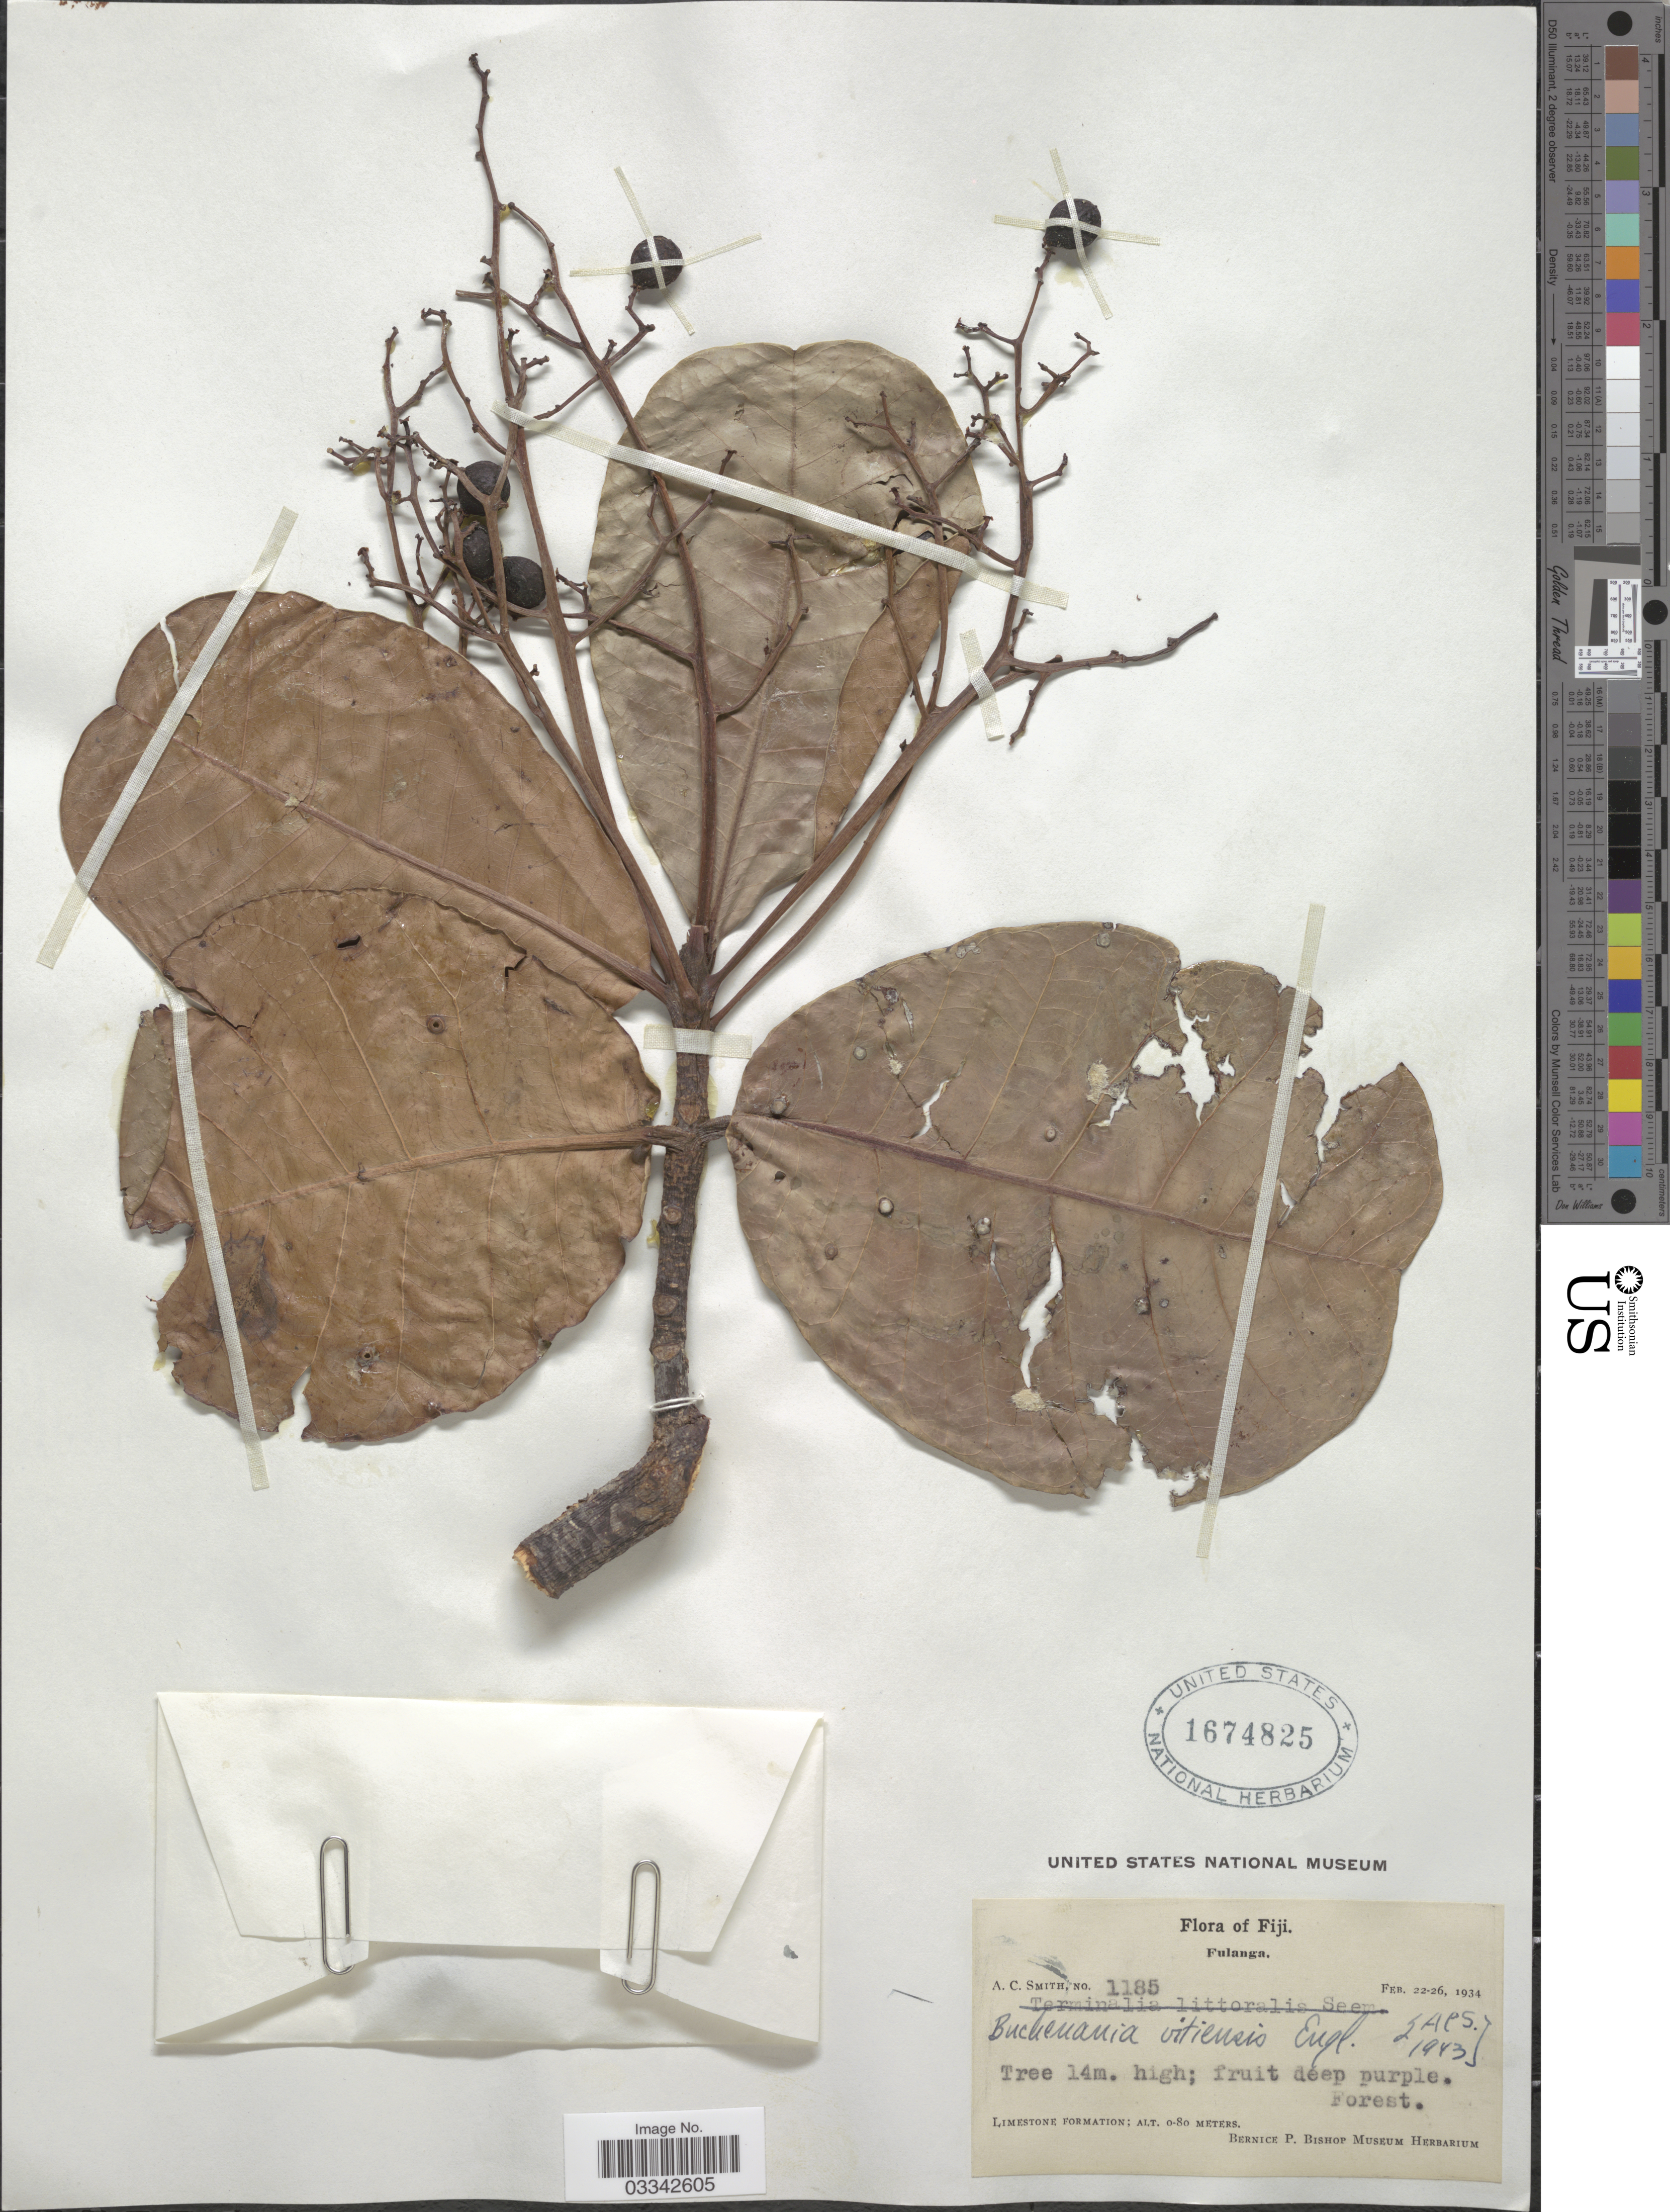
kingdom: Plantae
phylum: Tracheophyta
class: Magnoliopsida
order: Sapindales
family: Anacardiaceae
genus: Buchanania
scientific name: Buchanania vitiensis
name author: Engl.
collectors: A. C. Smith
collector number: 1185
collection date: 1934-02-22/1934-02-26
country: Fiji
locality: Fulanga. Limestone formation.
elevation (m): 0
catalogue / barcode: US 1674825